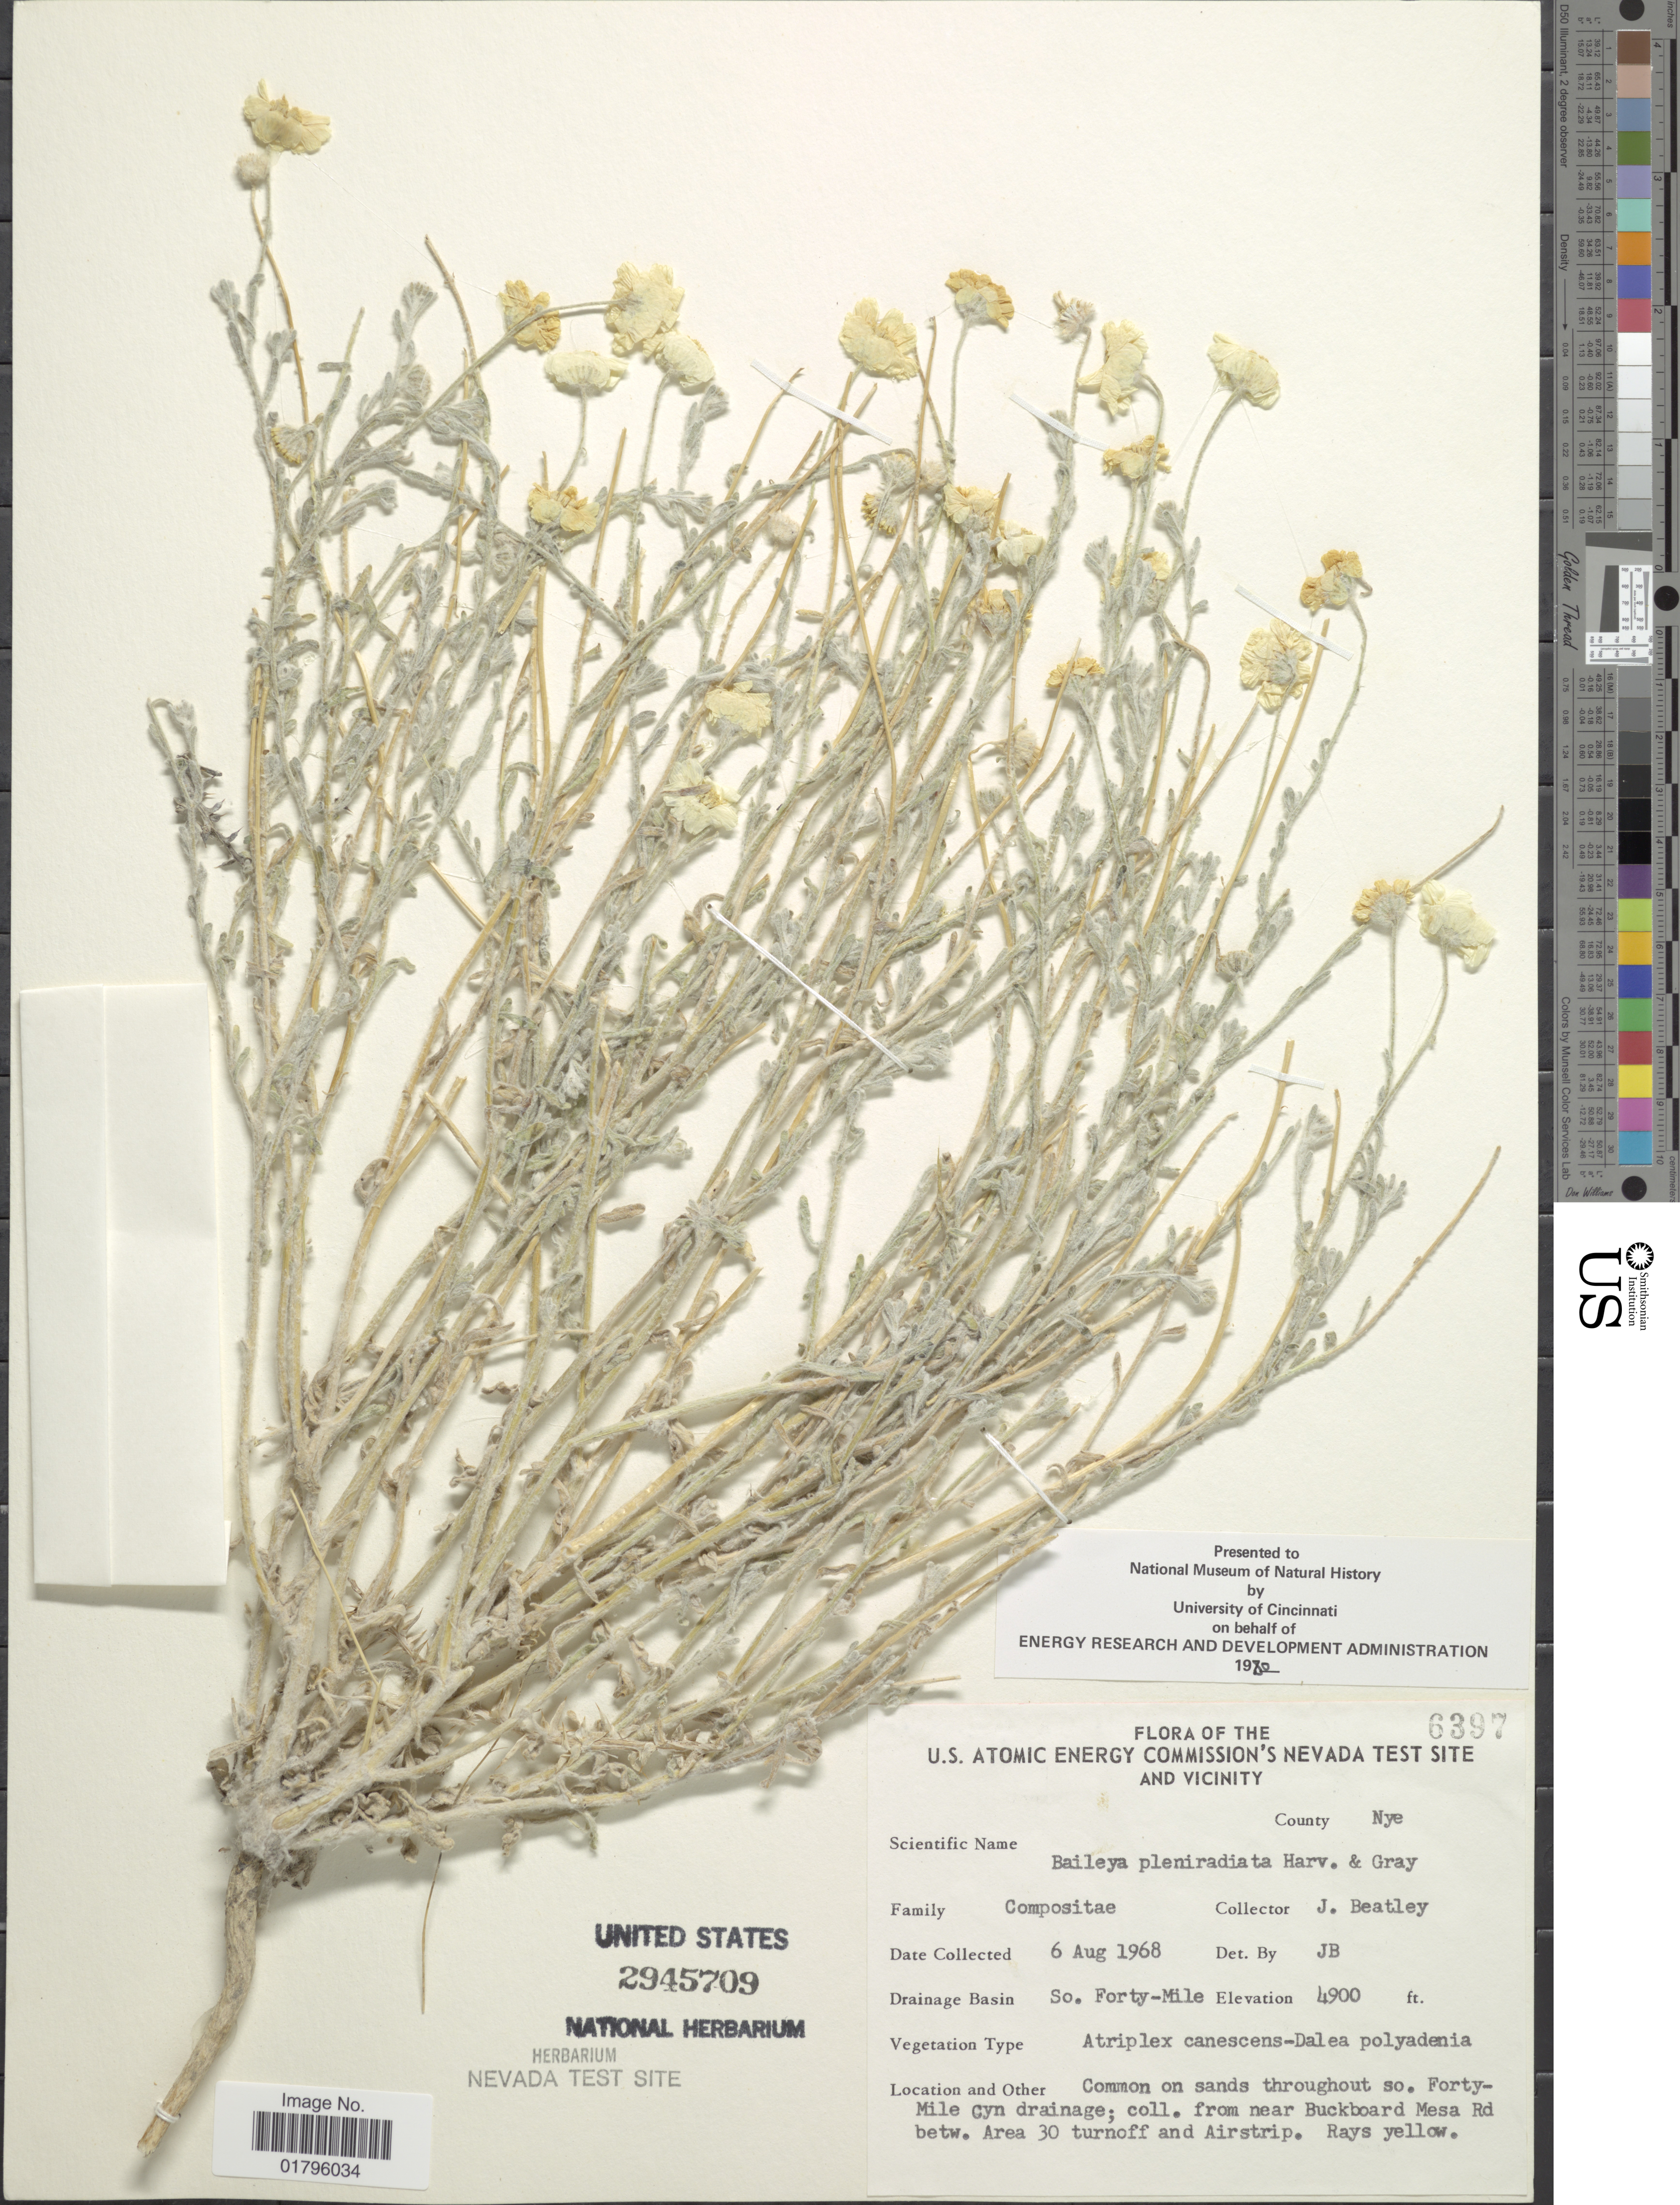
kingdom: Plantae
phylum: Tracheophyta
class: Magnoliopsida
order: Asterales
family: Asteraceae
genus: Baileya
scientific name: Baileya pleniradiata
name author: Harv. & A. Gray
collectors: J. C. Beatley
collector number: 6397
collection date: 1968-08-06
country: United States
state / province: Nevada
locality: U.S. Atomic Energy Commission's Nevada Test site and Vicinity, So.. Forty-Mile, sand dunes throughout so. Forty-Mile Cyn drainage, coll. from near Buckboard Mesa Rd. betw. Area 30 turnoff and Airstrip. County Nye.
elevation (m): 1494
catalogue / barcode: US 2945709